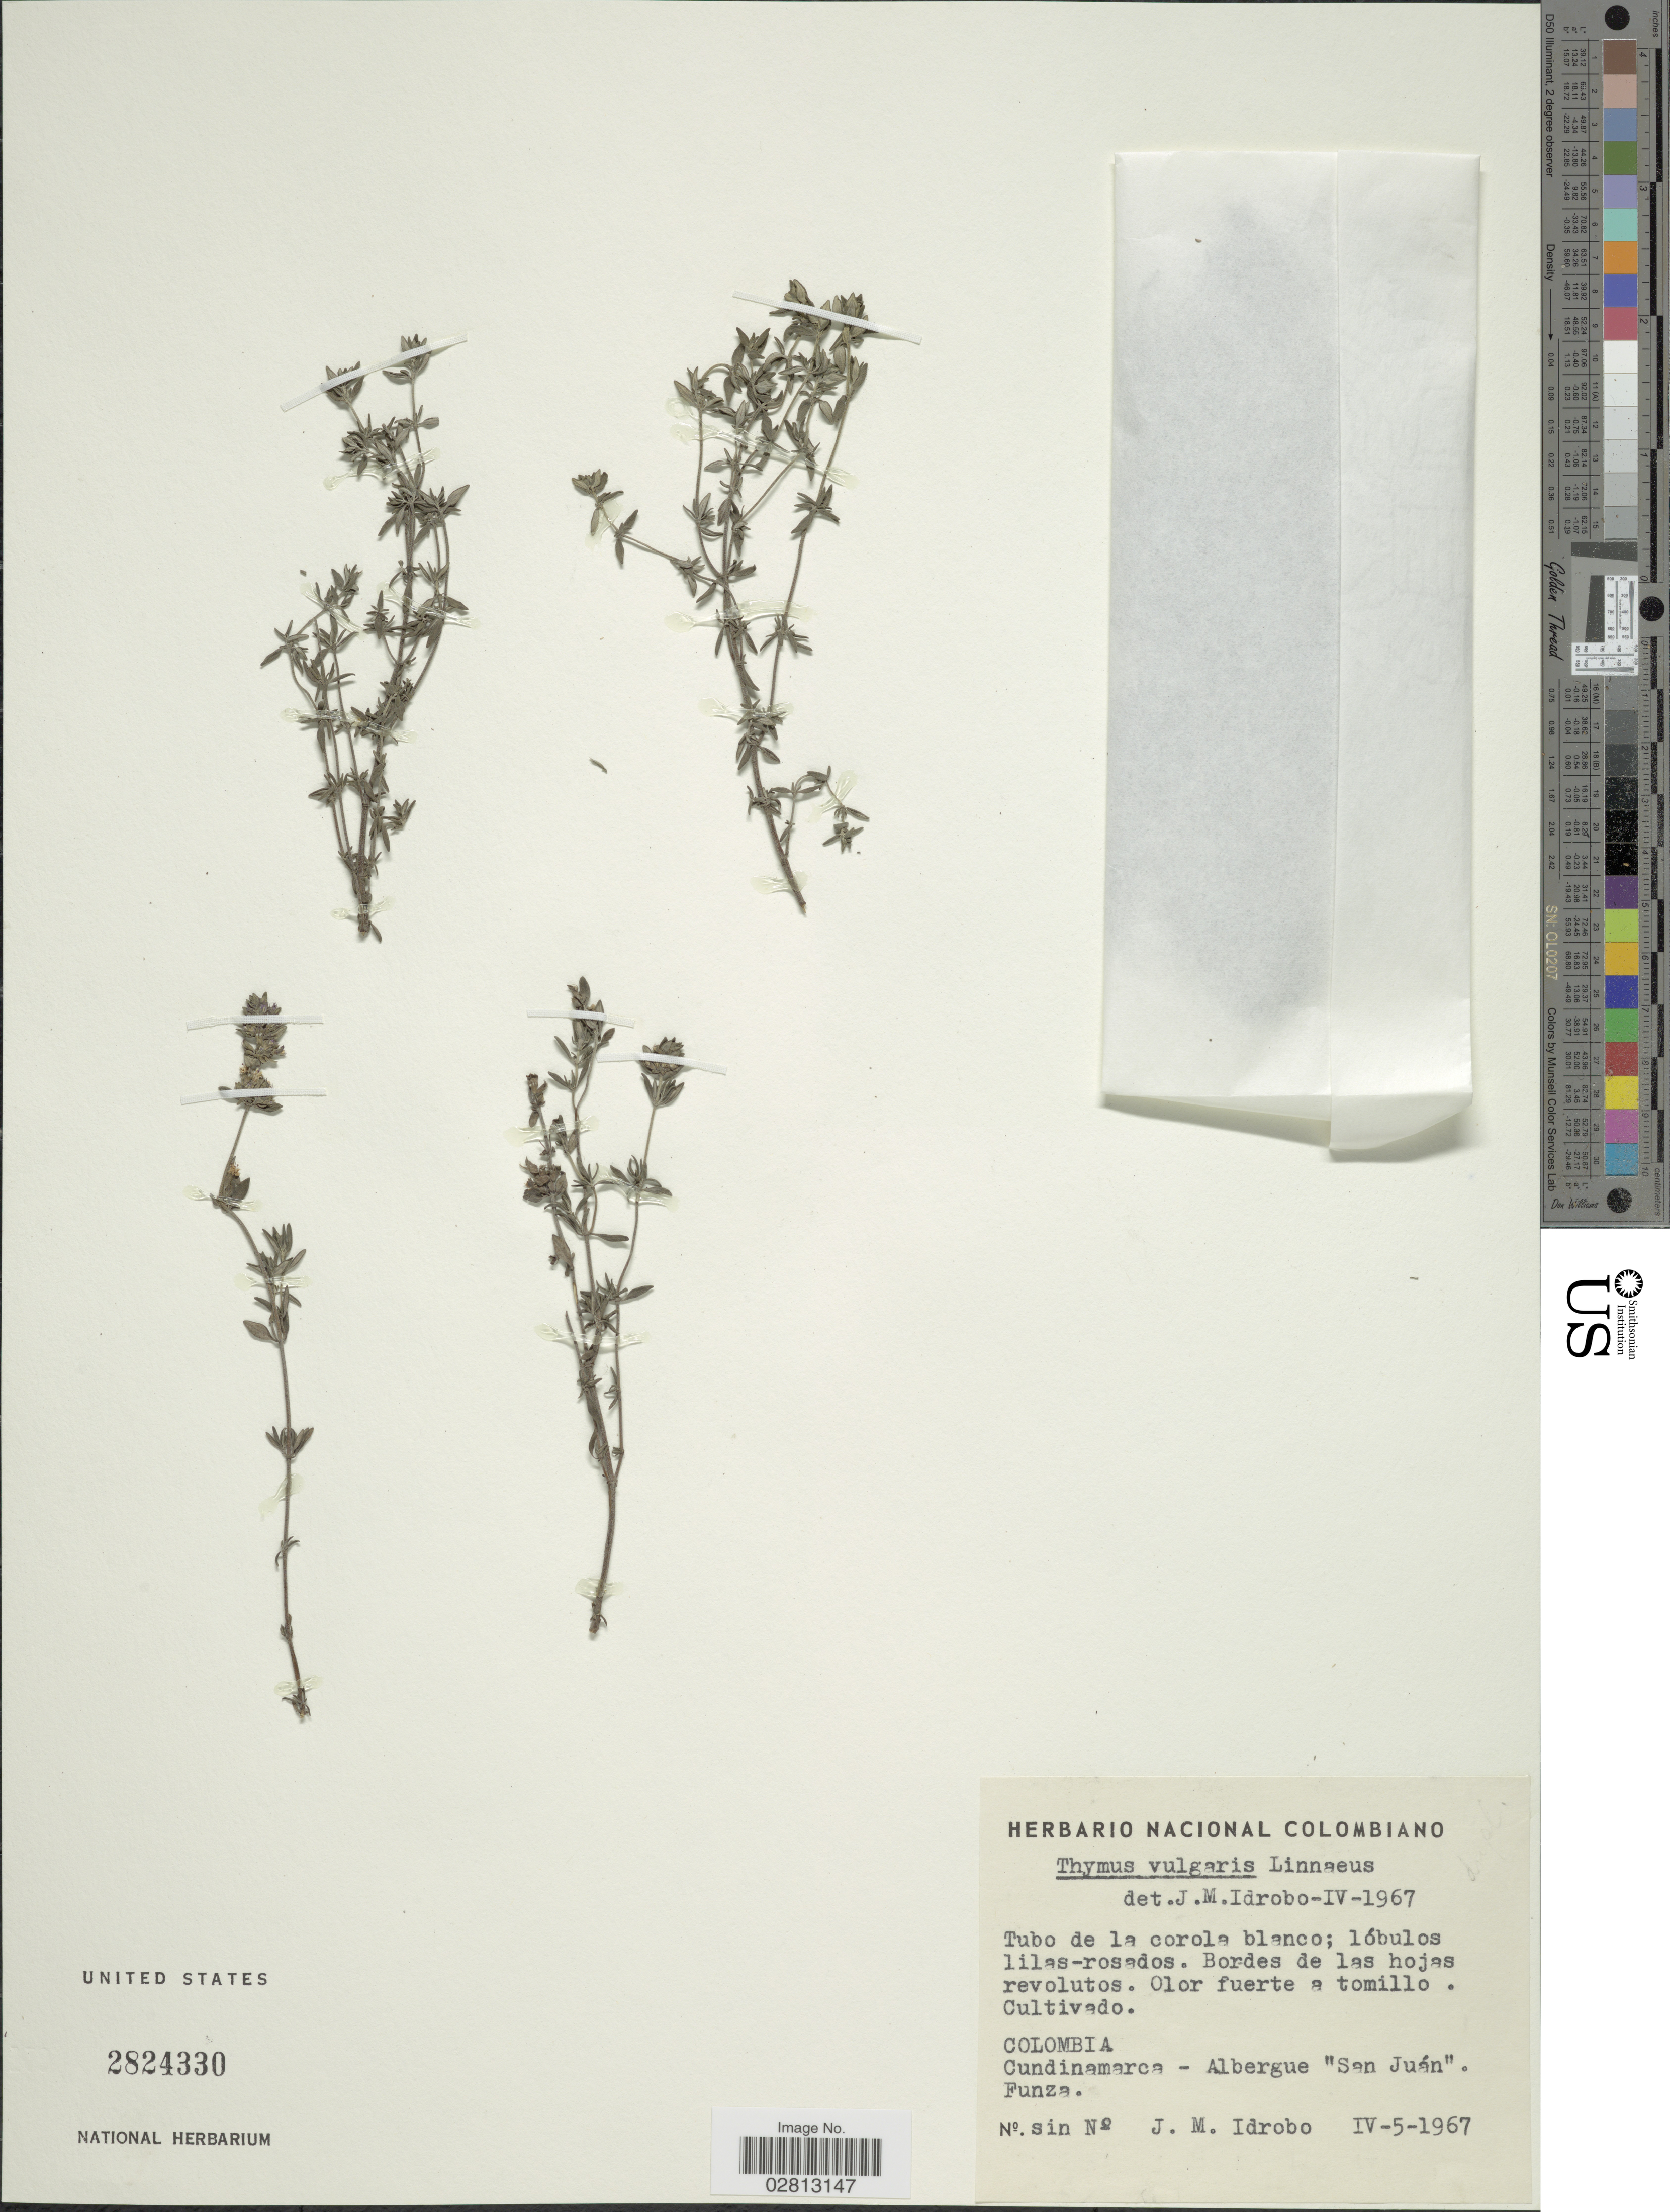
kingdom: Plantae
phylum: Tracheophyta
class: Magnoliopsida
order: Lamiales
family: Lamiaceae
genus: Thymus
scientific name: Thymus vulgaris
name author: L.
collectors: J. M. Idrobo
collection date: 1967-04-05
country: Colombia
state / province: Cundinamarca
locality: Cundinamarca-Albergue "San Juán", Funza.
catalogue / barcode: US 2824330